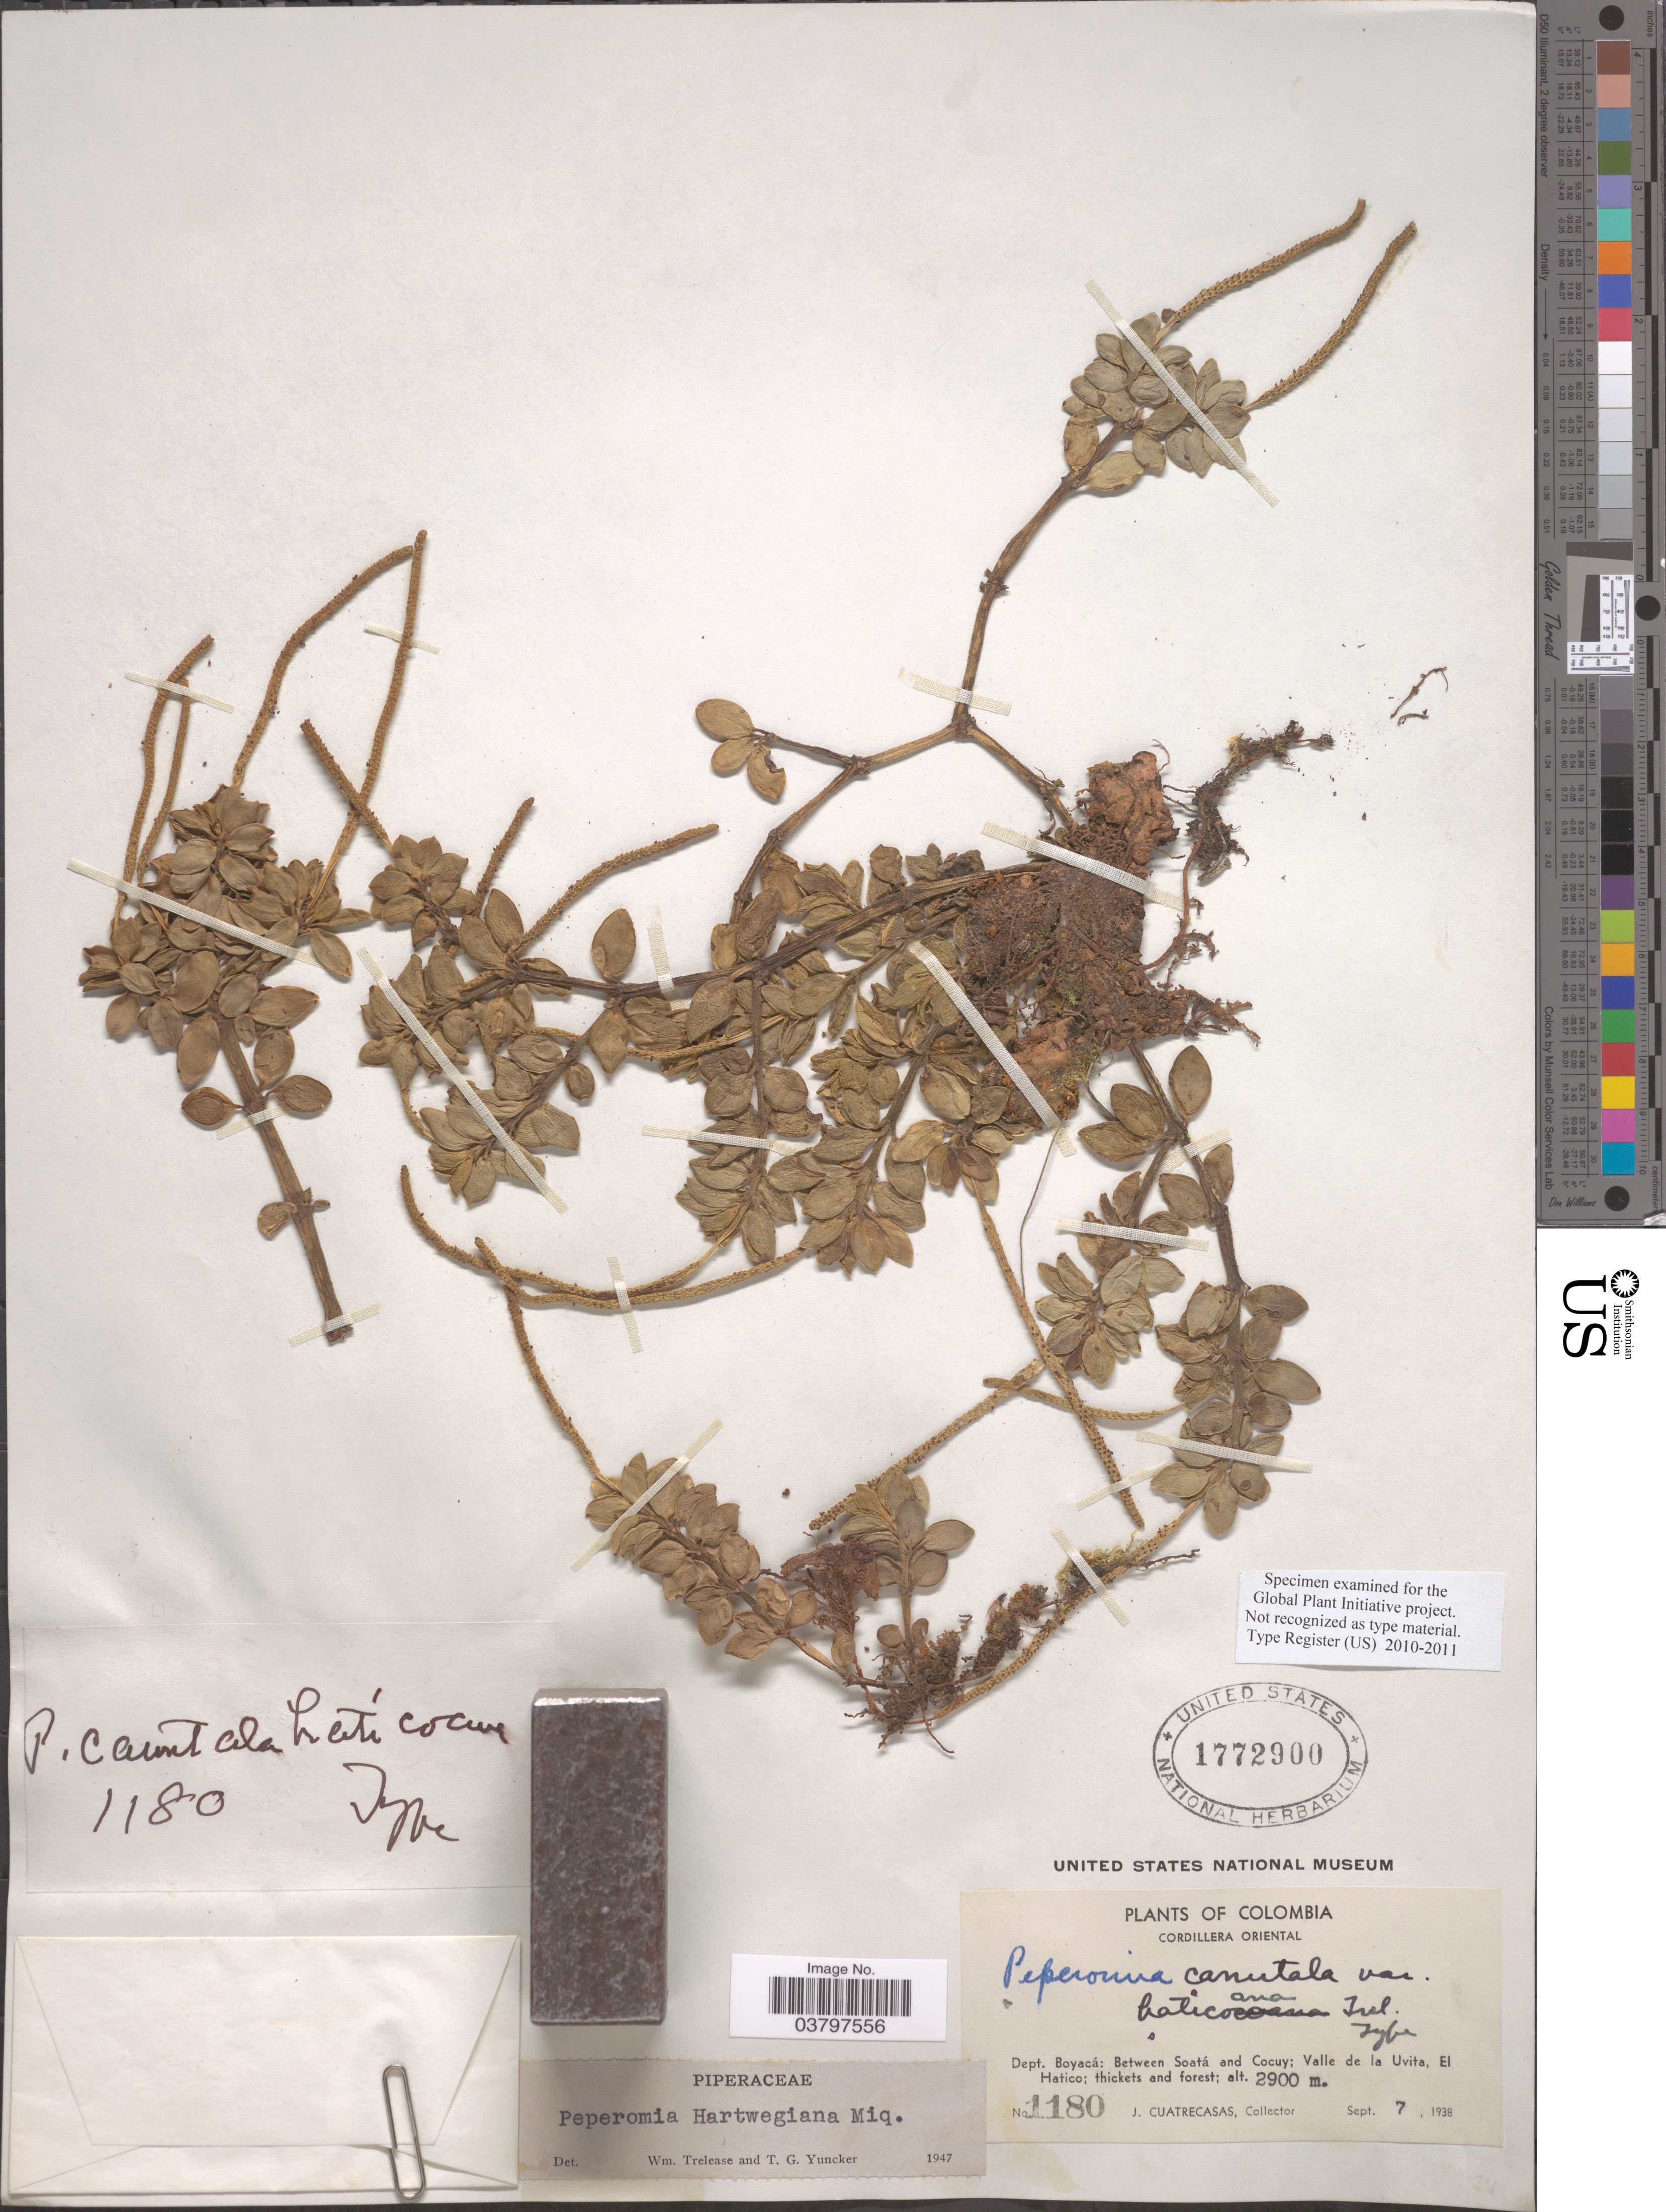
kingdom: Plantae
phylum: Tracheophyta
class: Magnoliopsida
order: Piperales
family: Piperaceae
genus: Peperomia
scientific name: Peperomia hartwegiana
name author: Miq.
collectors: J. Cuatrecasas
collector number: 1180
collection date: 1938-09-07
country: Colombia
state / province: Boyacá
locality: Cordillera Oriental. Dept. Boyacá: Between Soatá and Cocuy; Valle de la Uvita, El Hatico.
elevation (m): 2900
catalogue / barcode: US 1772900